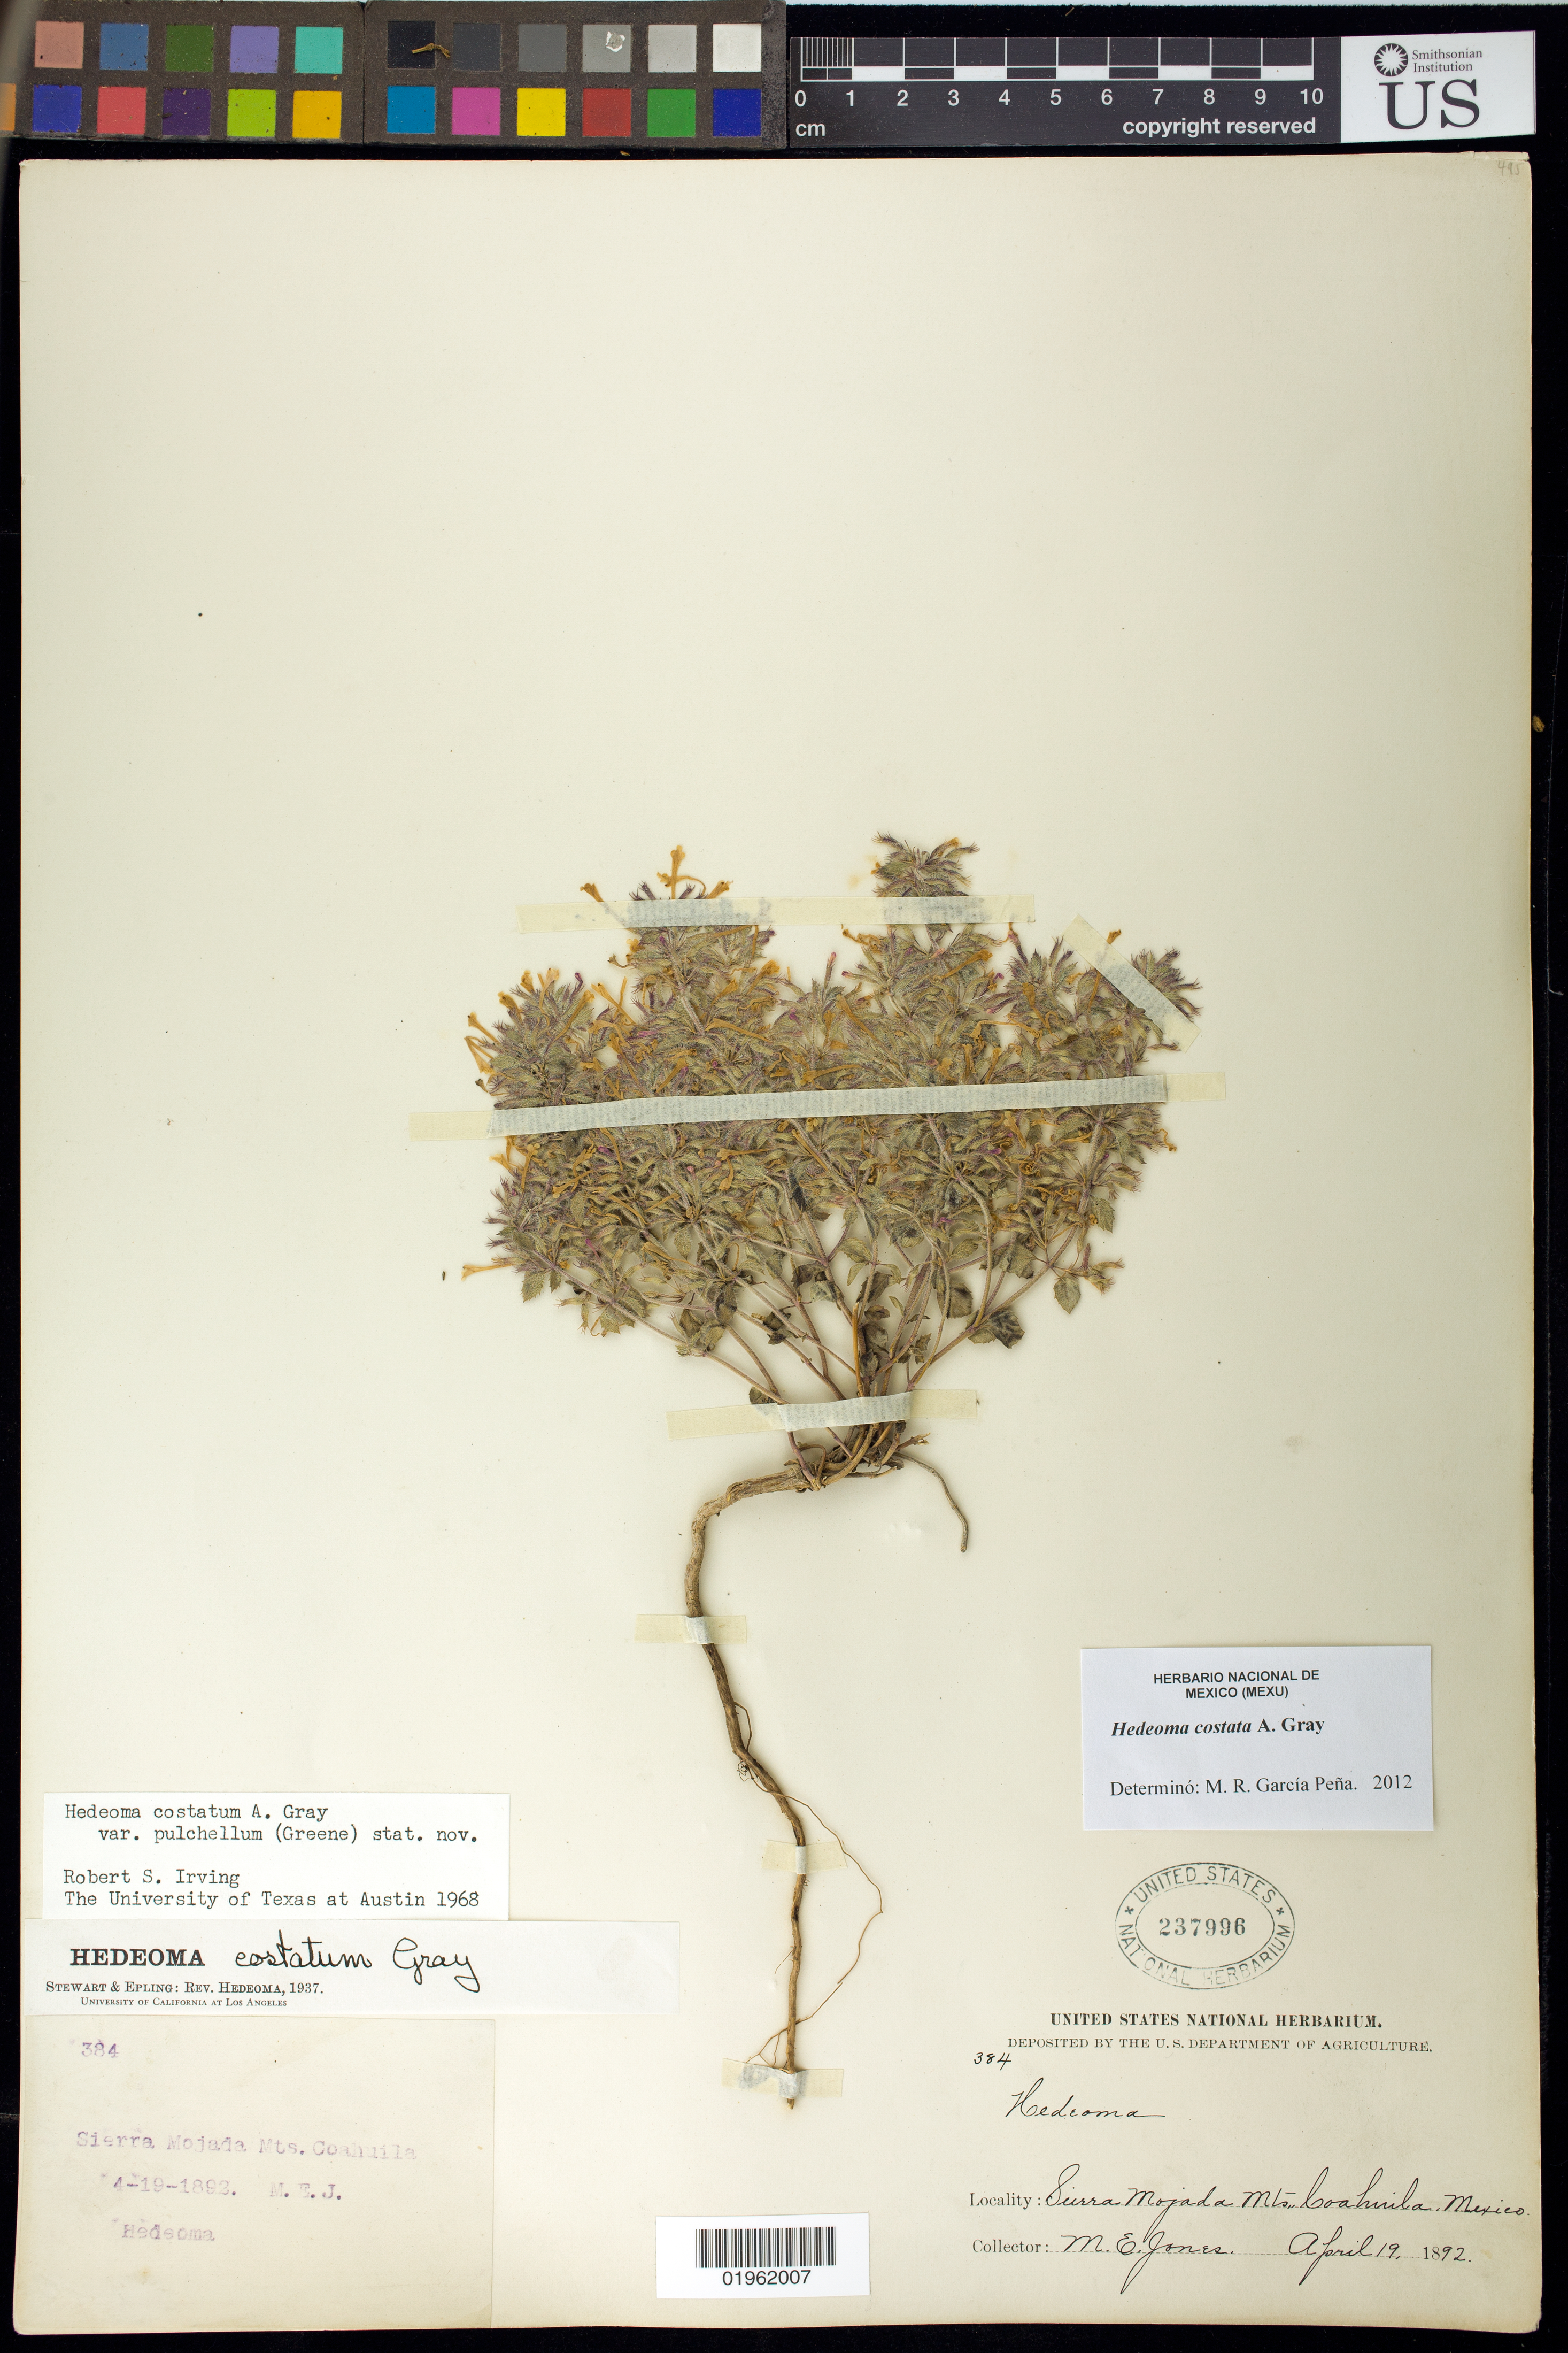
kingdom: Plantae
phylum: Tracheophyta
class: Magnoliopsida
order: Lamiales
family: Lamiaceae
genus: Hedeoma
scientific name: Hedeoma costata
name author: A. Gray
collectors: M. E. Jones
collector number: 384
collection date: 1892-04-19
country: Mexico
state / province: Coahuila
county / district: Sierra Mojada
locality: Sierra Mojada Mts.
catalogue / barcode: US 237996